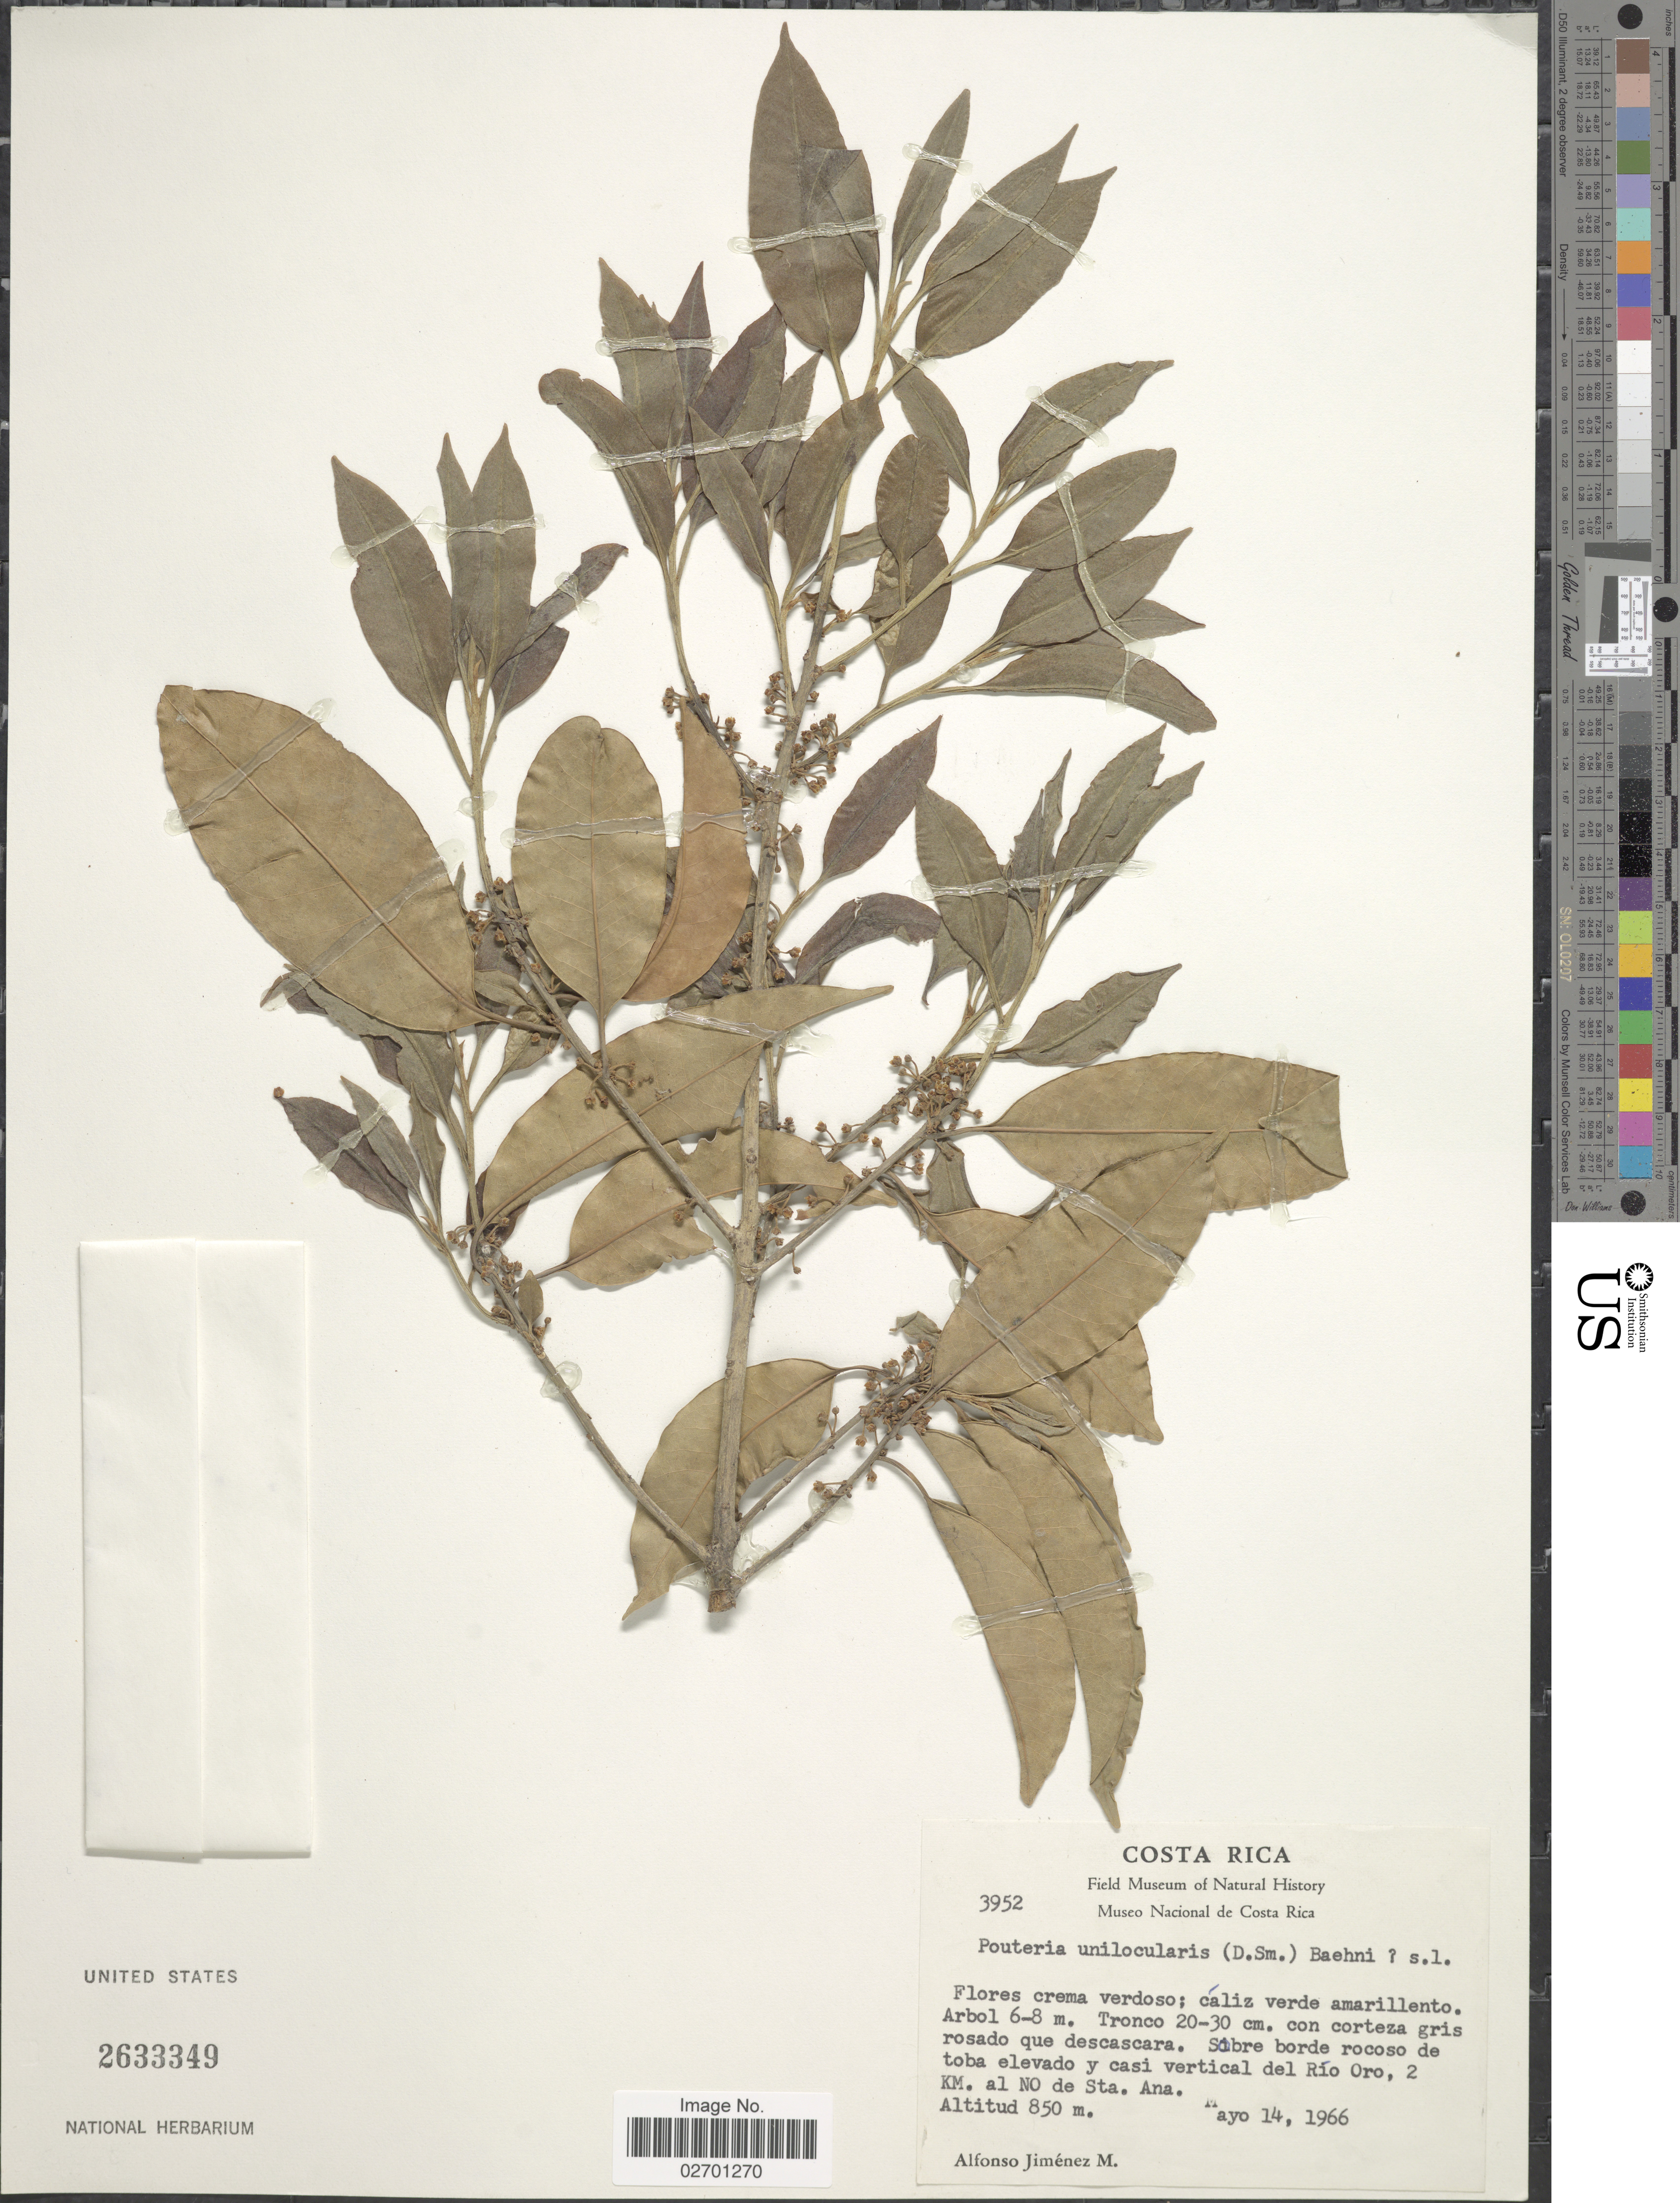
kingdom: Plantae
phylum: Tracheophyta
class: Magnoliopsida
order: Ericales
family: Sapotaceae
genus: Pouteria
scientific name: Pouteria reticulata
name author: (Engl.) Eyma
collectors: A. Jimenez M.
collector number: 3952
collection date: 1966-05-14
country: Costa Rica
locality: Sobre borde rocoso de toba elevado y casi vertical del Rio Oro 2 KM. al NO de Sta. Ana.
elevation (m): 850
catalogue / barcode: US 2633349